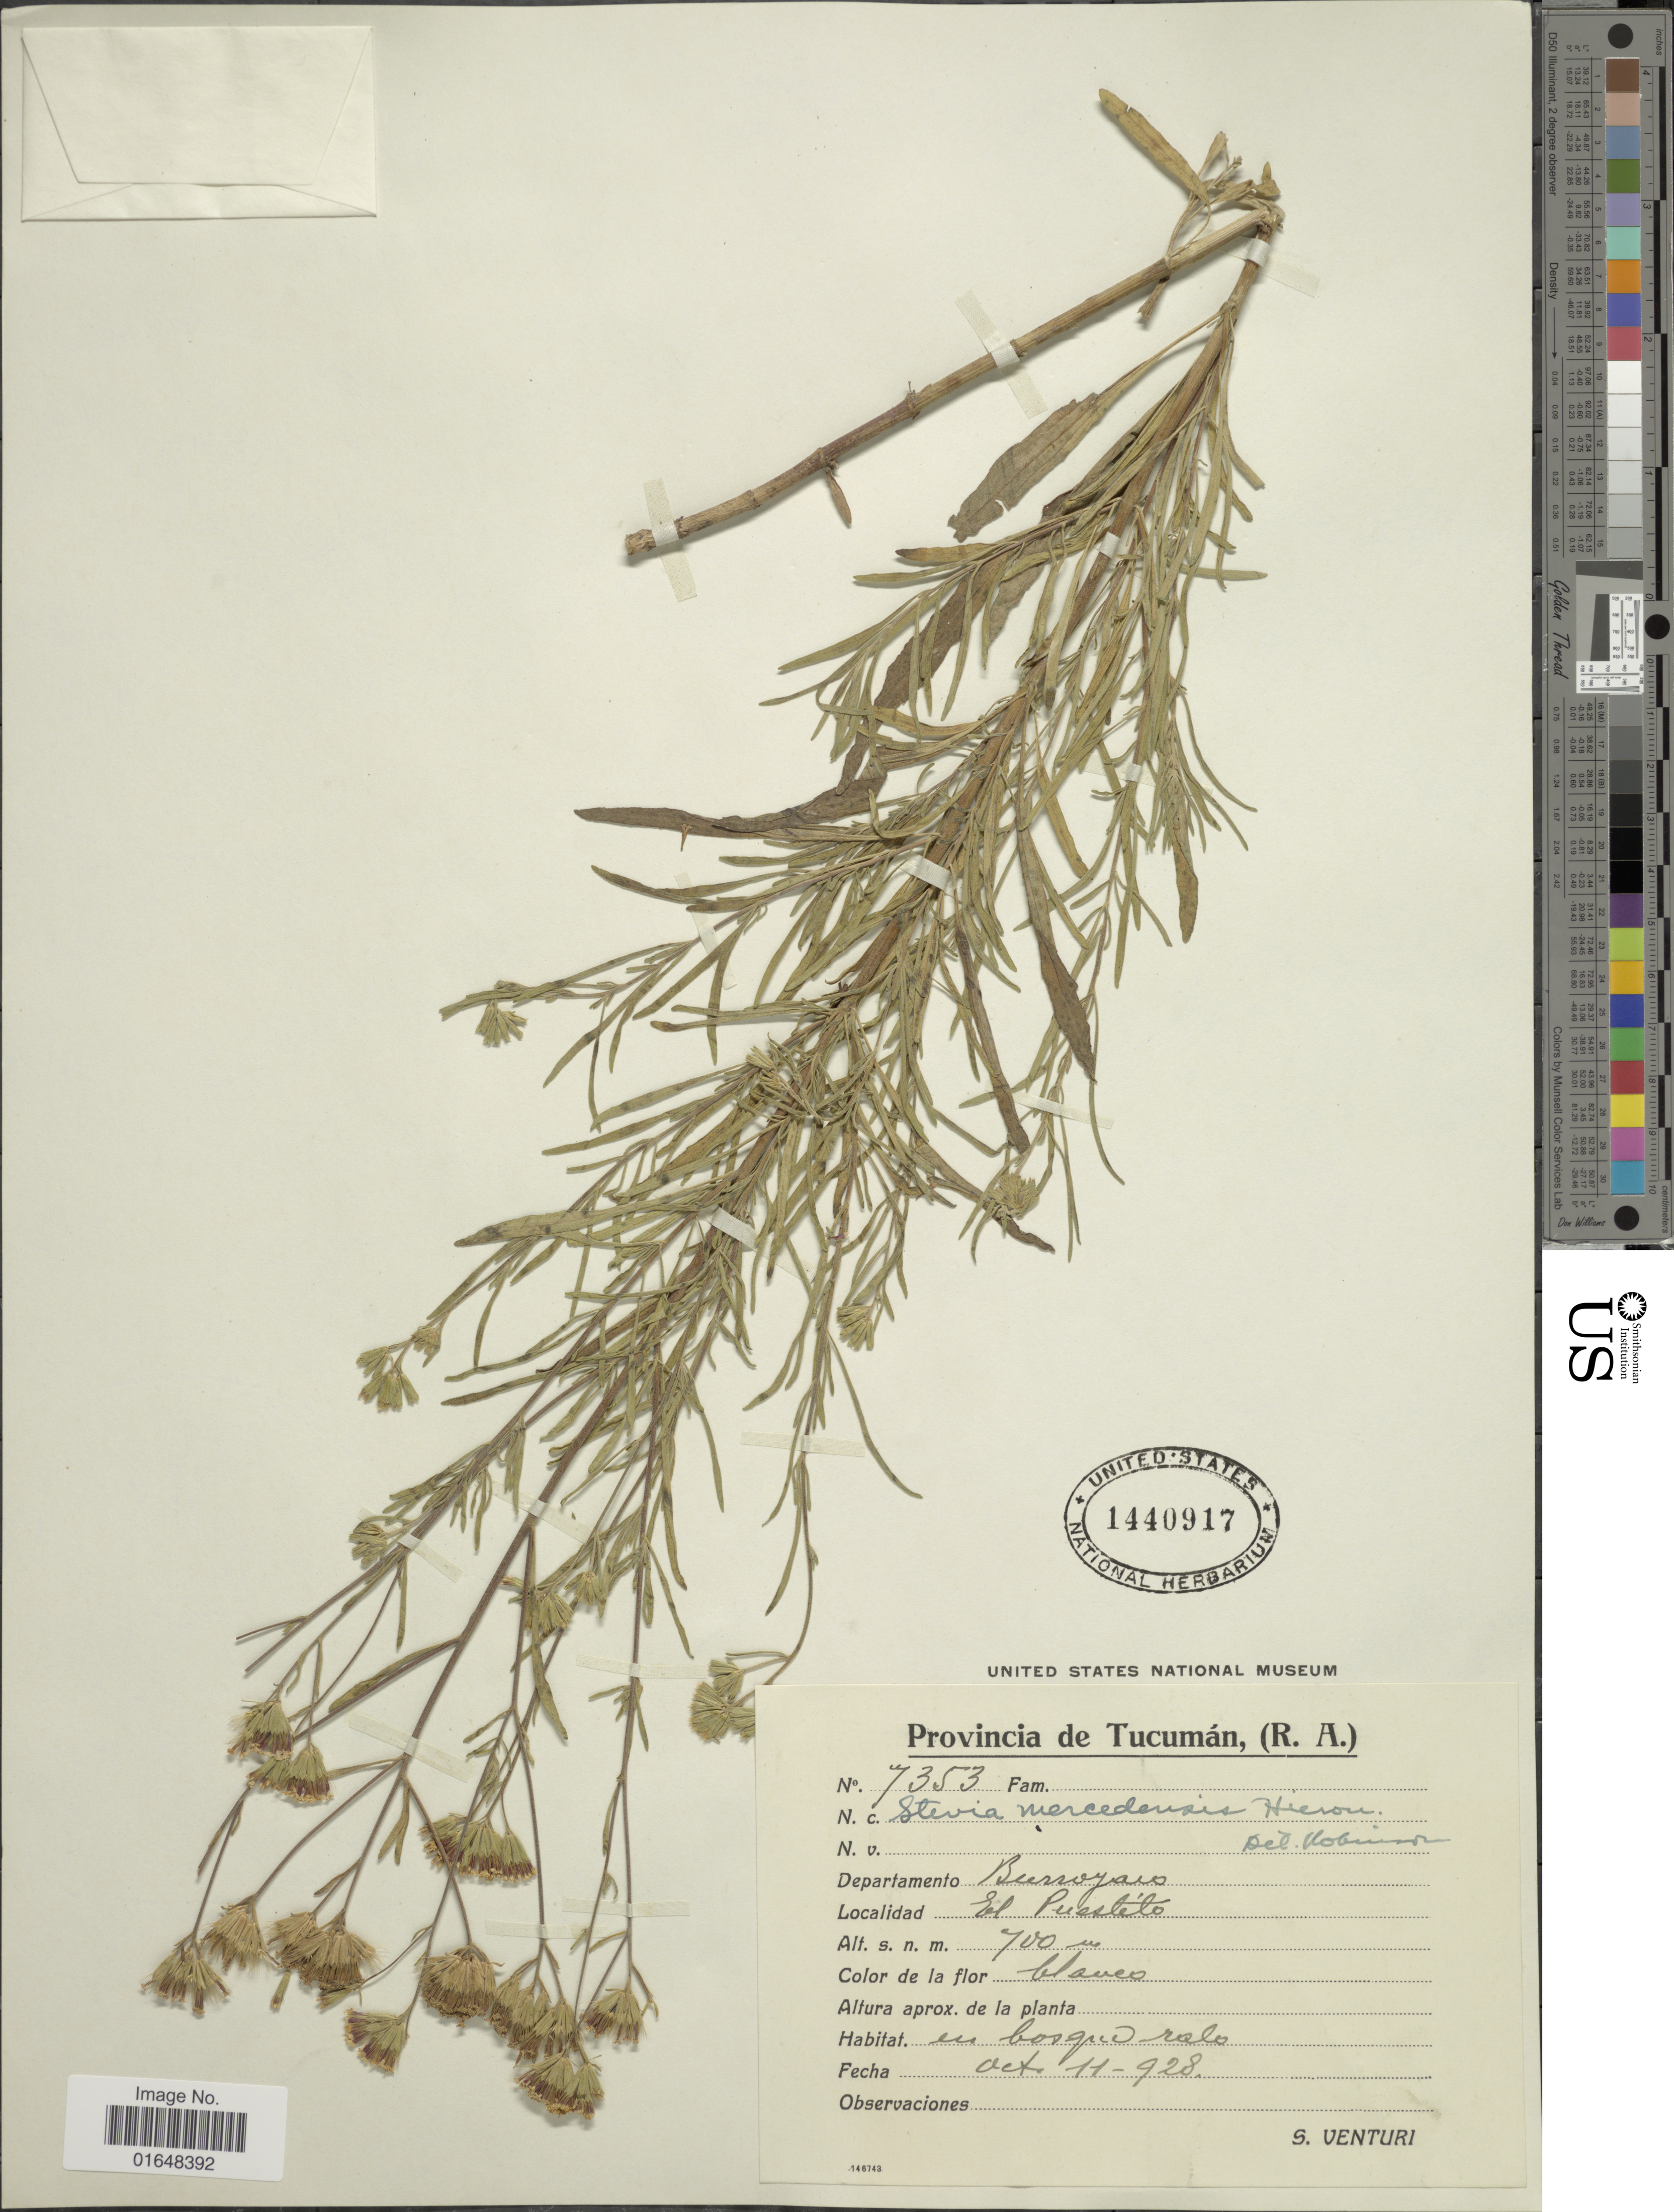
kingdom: Plantae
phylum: Tracheophyta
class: Magnoliopsida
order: Asterales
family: Asteraceae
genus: Stevia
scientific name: Stevia mercedensis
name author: Hieron.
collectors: S. Venturi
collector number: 7353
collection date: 1928-10-11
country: Argentina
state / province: Tucumán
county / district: Burruyacú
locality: El Puestito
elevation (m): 700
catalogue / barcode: US 1440917